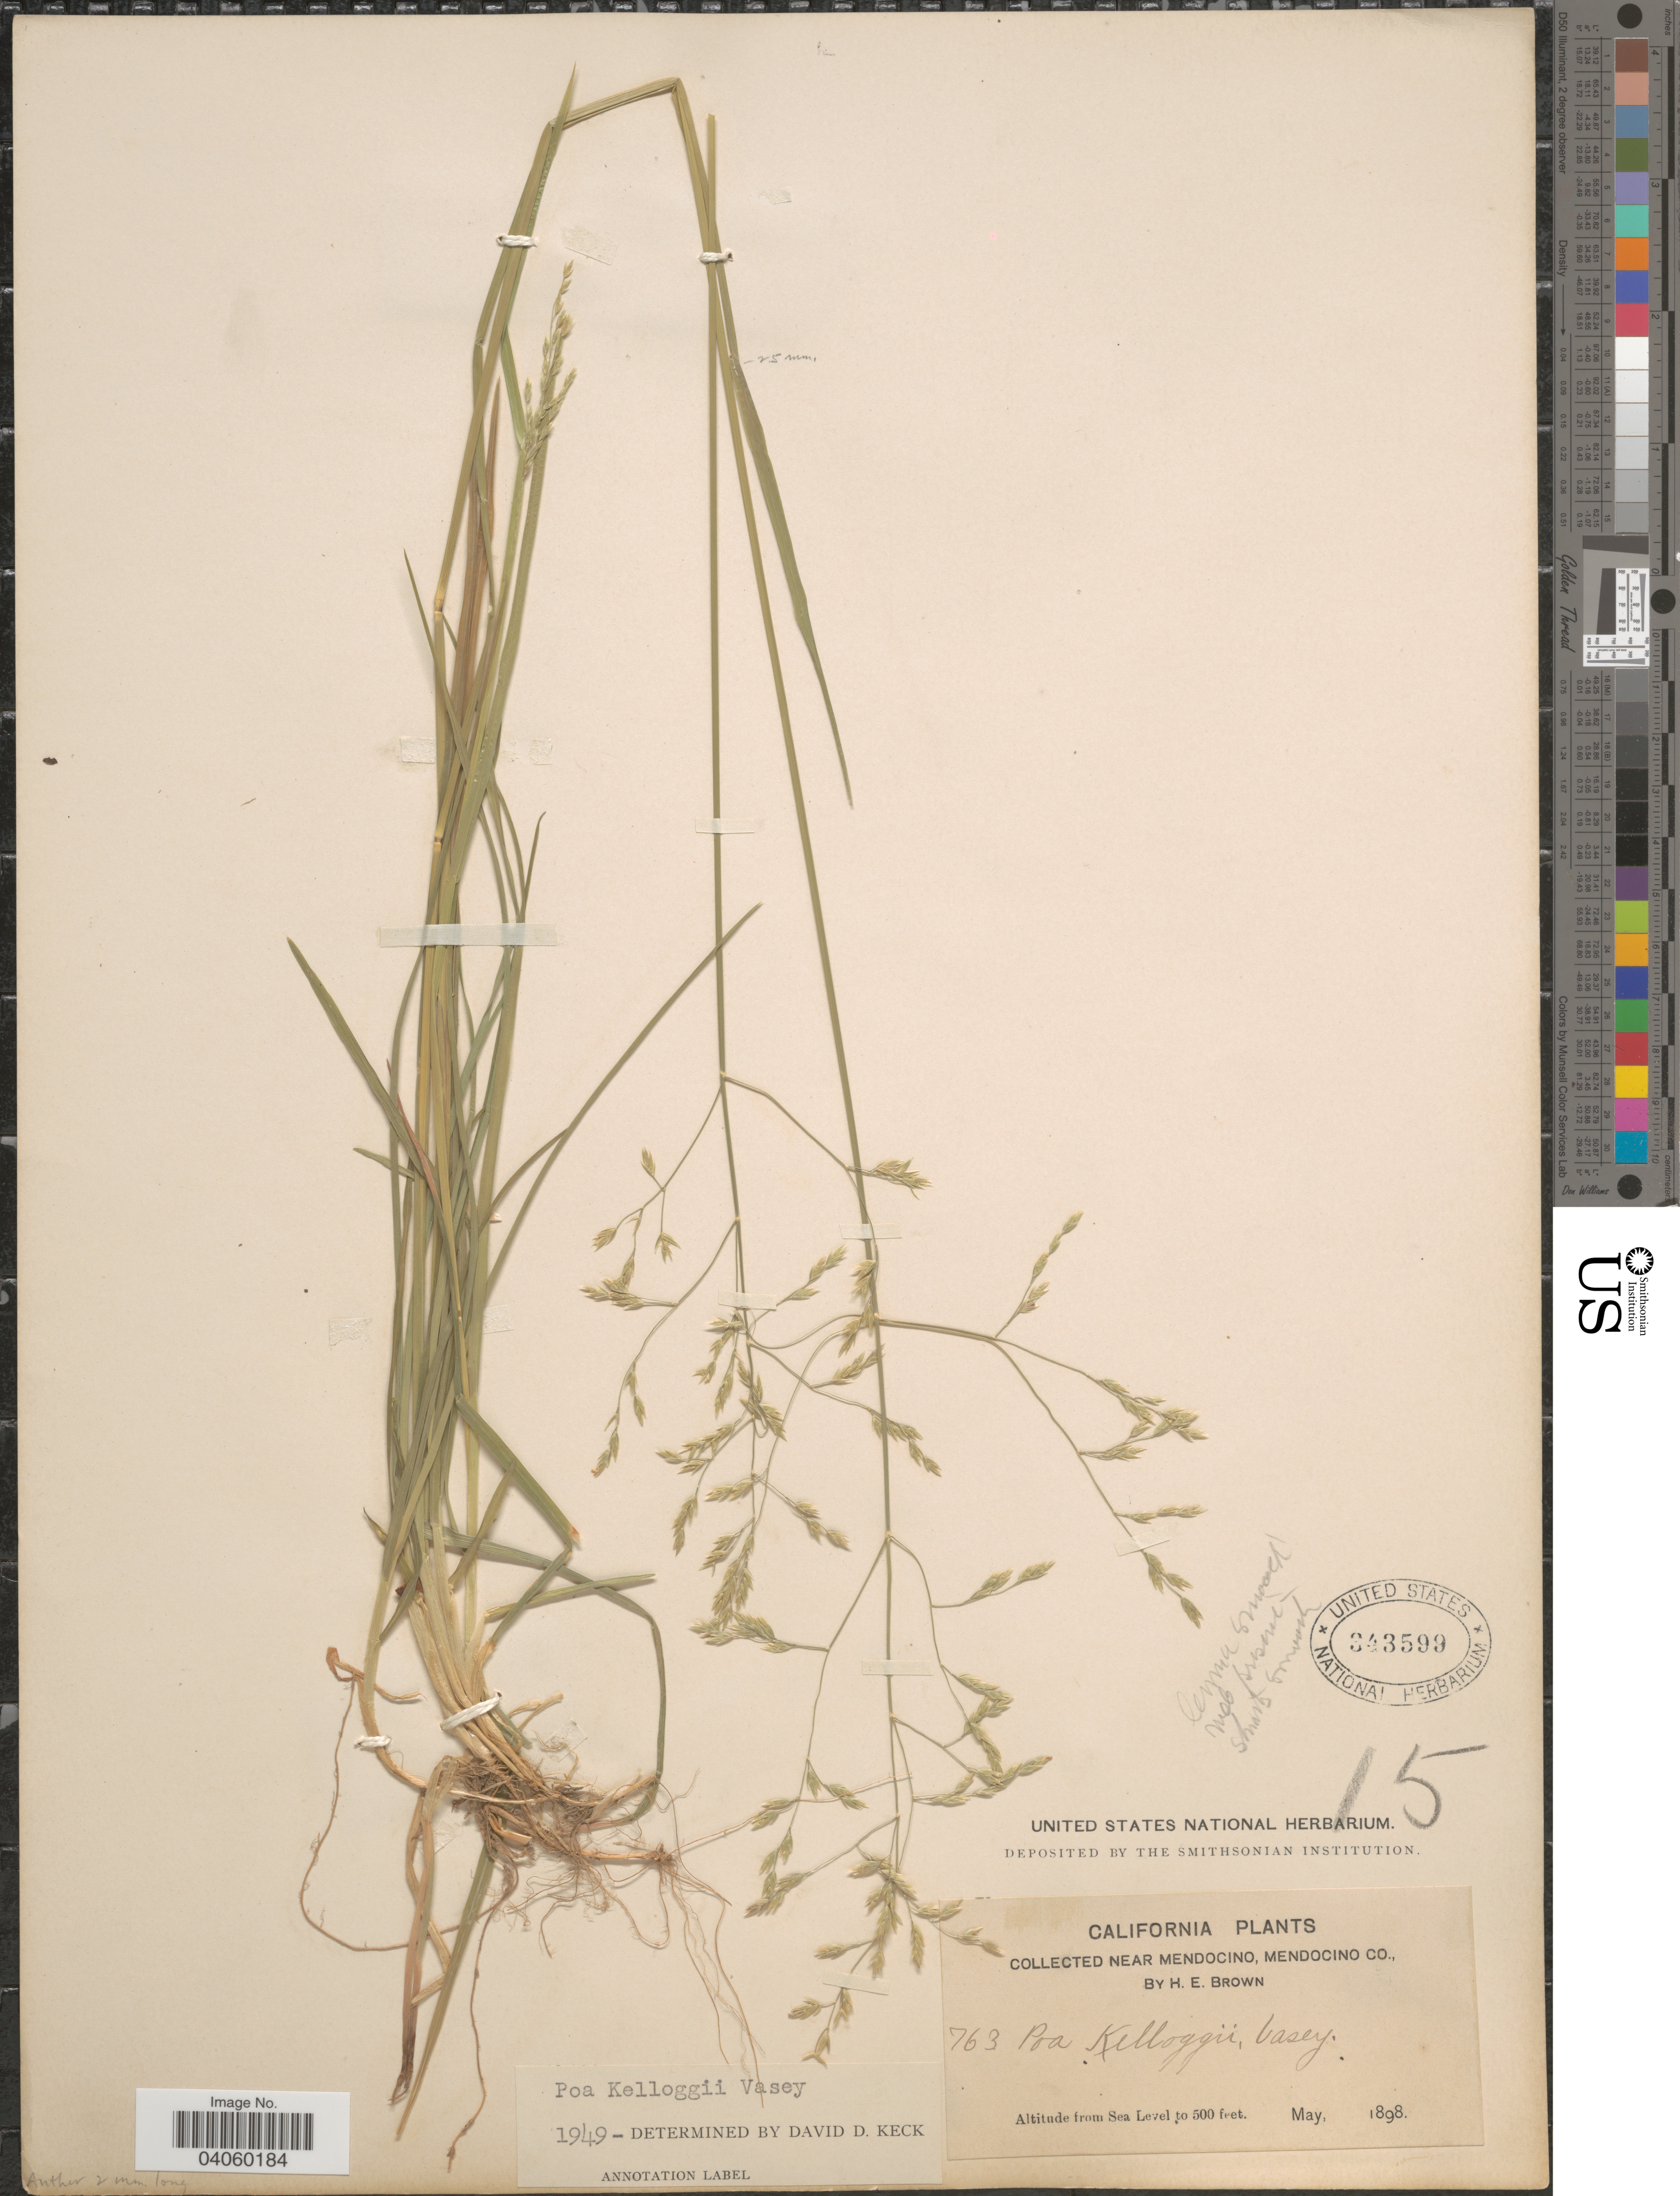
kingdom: Plantae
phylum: Tracheophyta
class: Liliopsida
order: Poales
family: Poaceae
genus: Poa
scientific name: Poa kelloggii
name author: Vasey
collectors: H. E. Brown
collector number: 763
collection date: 1898-05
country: United States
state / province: California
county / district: Mendocino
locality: Near Mendocino, Mendocino Co.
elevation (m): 0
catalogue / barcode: US 343599